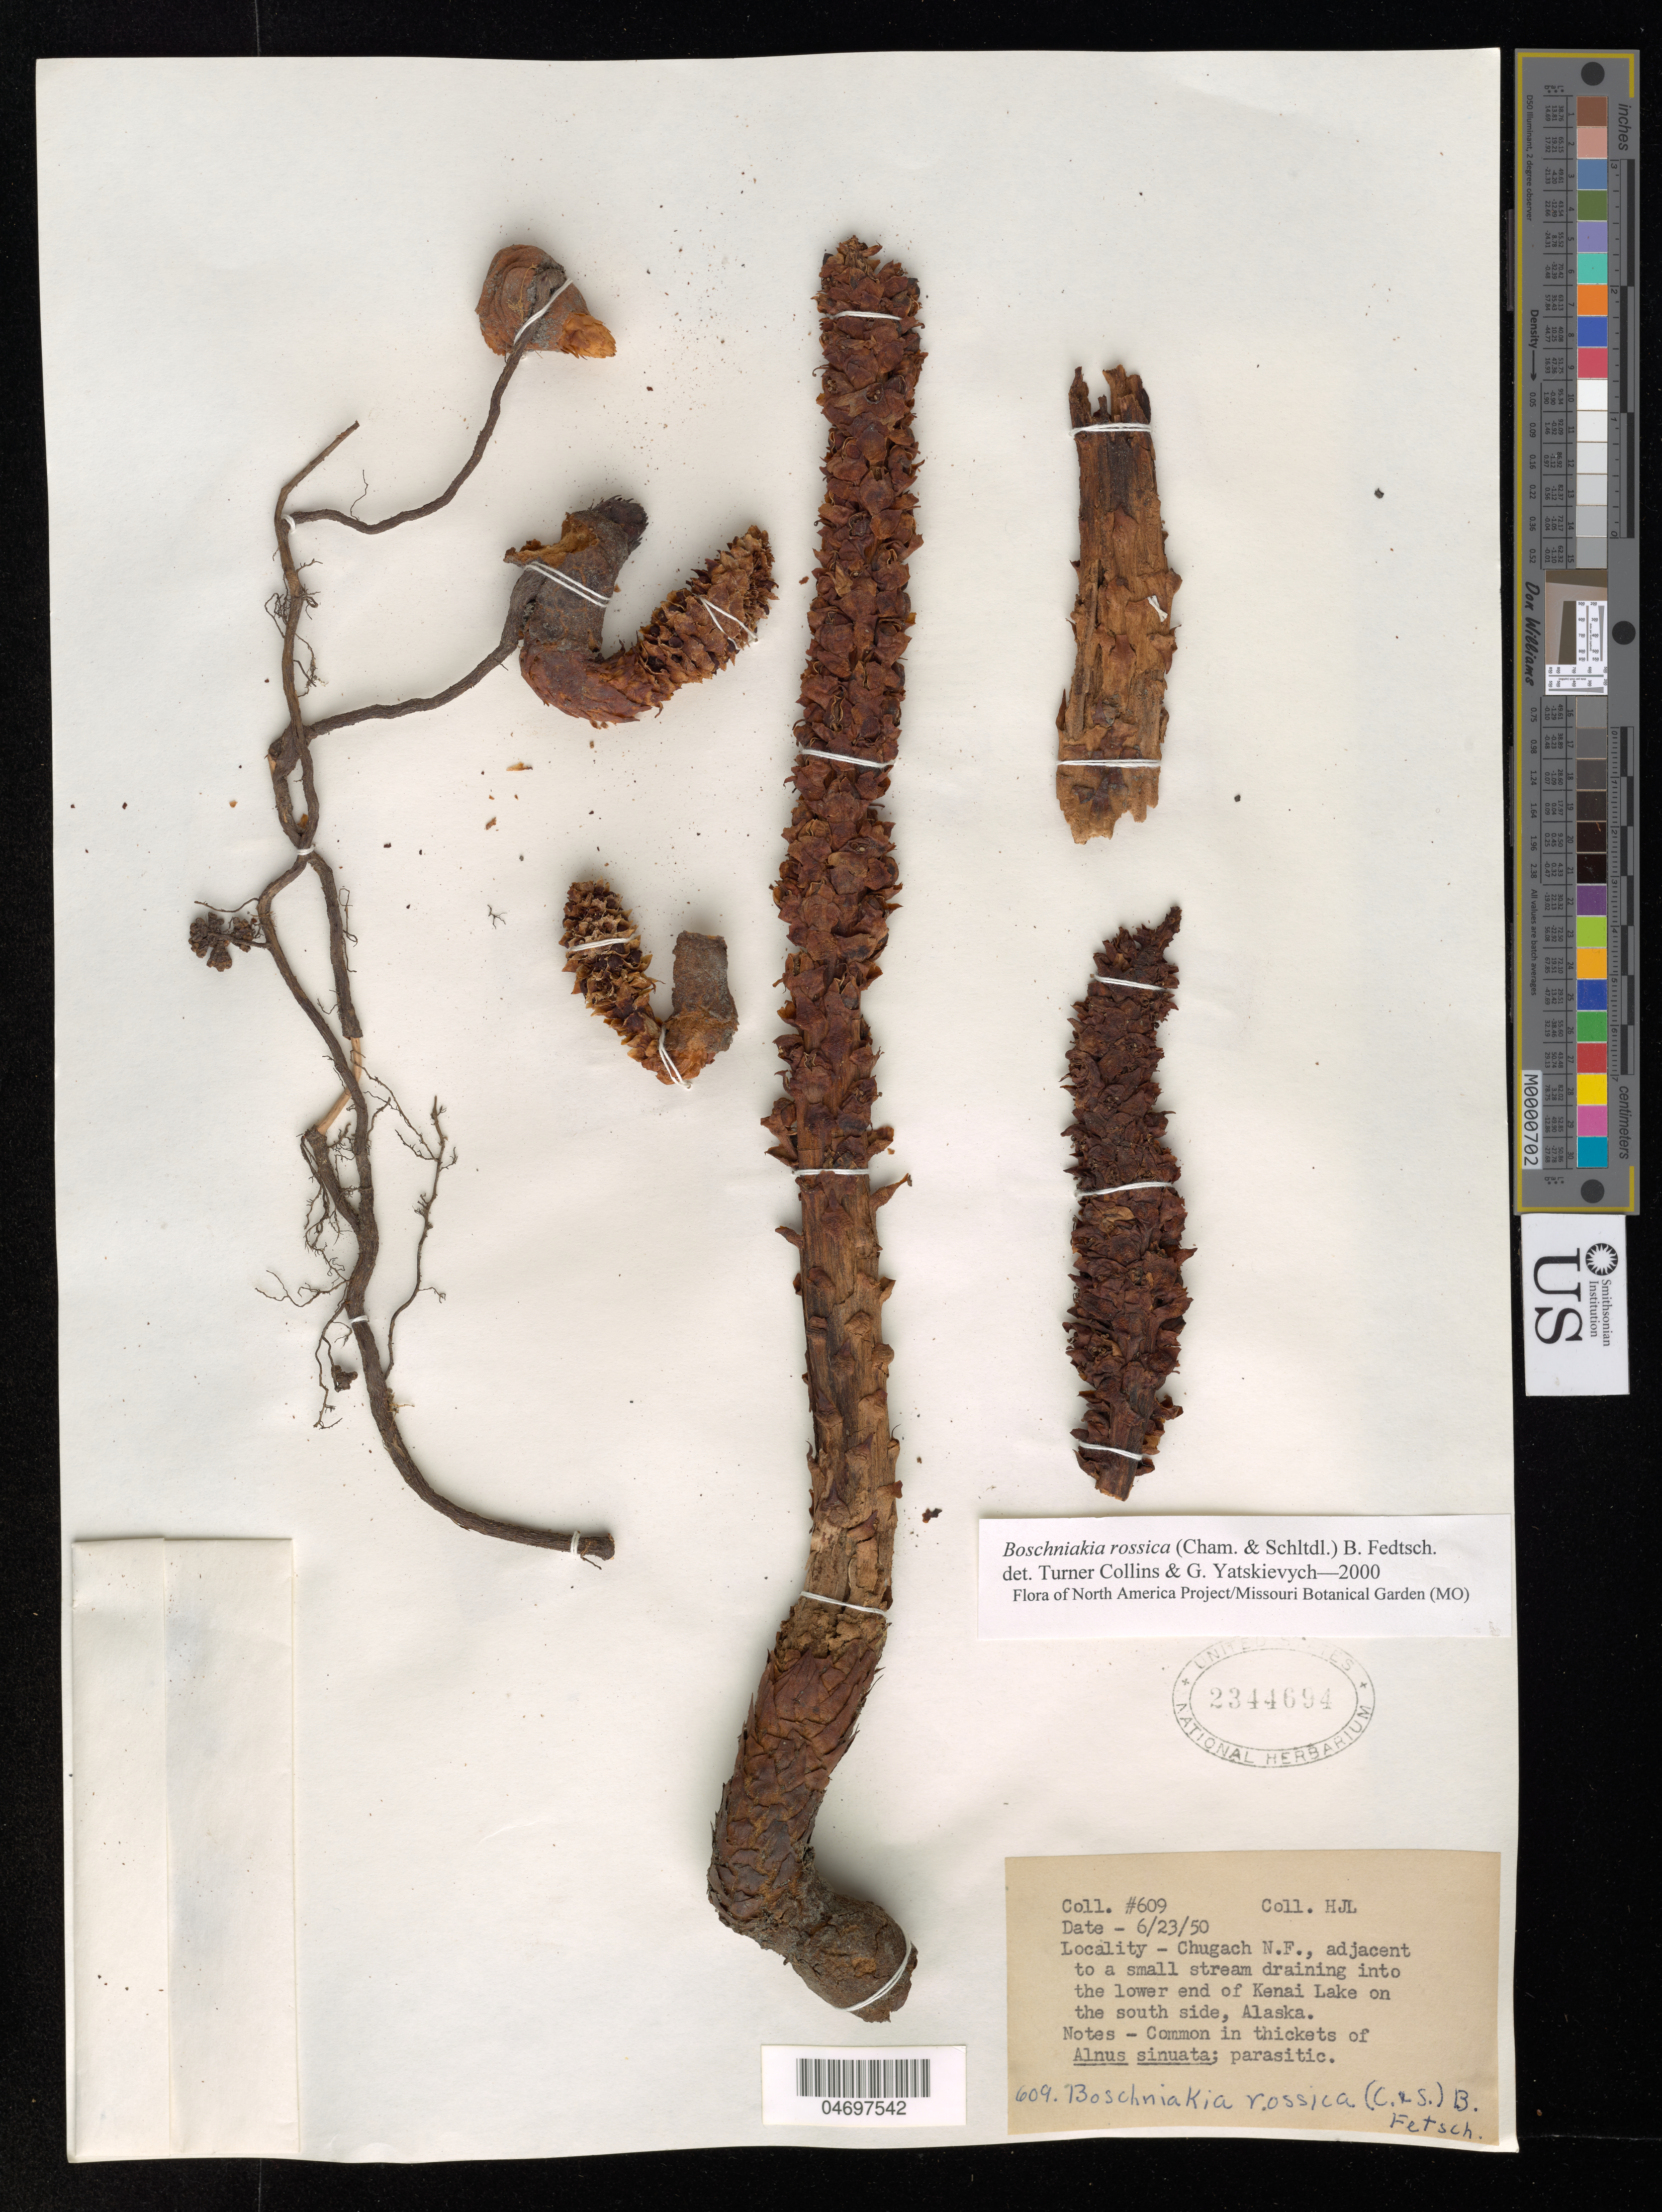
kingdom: Plantae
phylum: Tracheophyta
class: Magnoliopsida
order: Lamiales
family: Orobanchaceae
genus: Boschniakia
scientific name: Boschniakia rossica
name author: (Cham. & Schltdl.) B. Fedtsch.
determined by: Collins, L. T.; Yatskievych, G. A.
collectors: H. L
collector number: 609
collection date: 1950-06-23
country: United States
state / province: Alaska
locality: Chugach National Forest, adjacent to a small stream draining into the lower end of Kenai Lake on the south side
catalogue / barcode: US 2344694